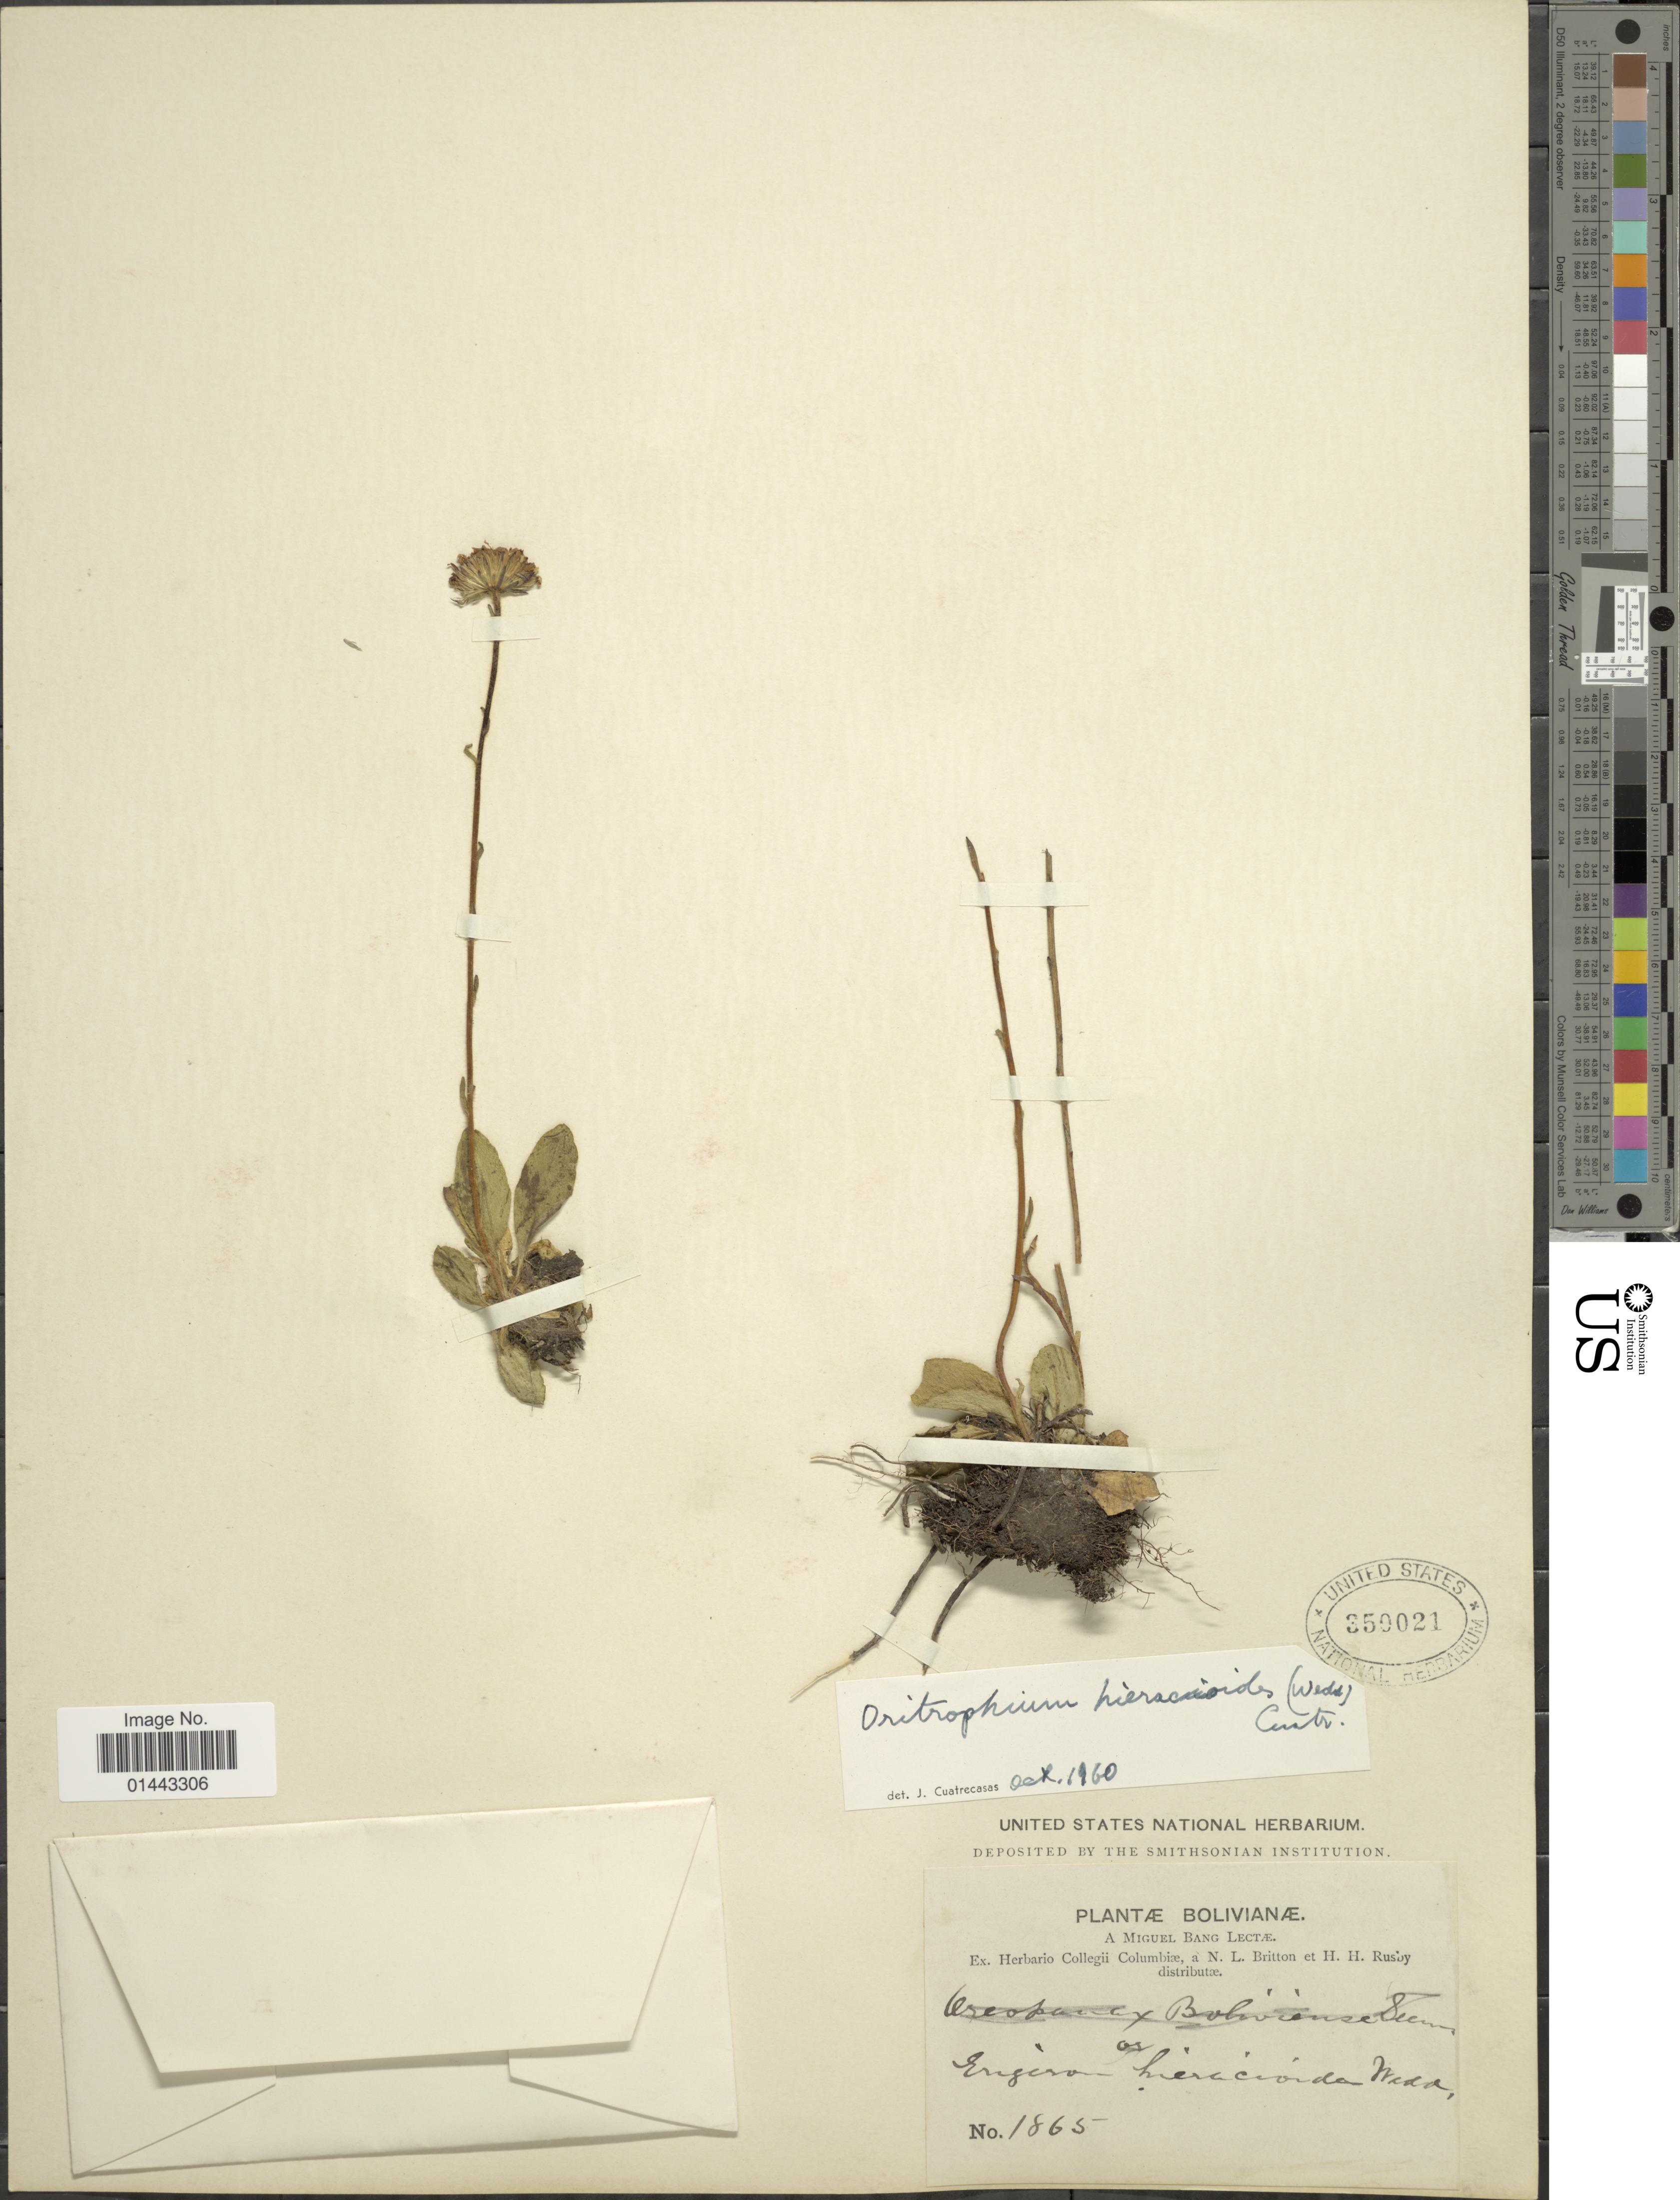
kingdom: Plantae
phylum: Tracheophyta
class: Magnoliopsida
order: Asterales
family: Asteraceae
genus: Oritrophium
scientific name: Oritrophium hieracioides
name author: (Wedd.) Cuatrec.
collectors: M. Bang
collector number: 1865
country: Bolivia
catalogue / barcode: US 350021